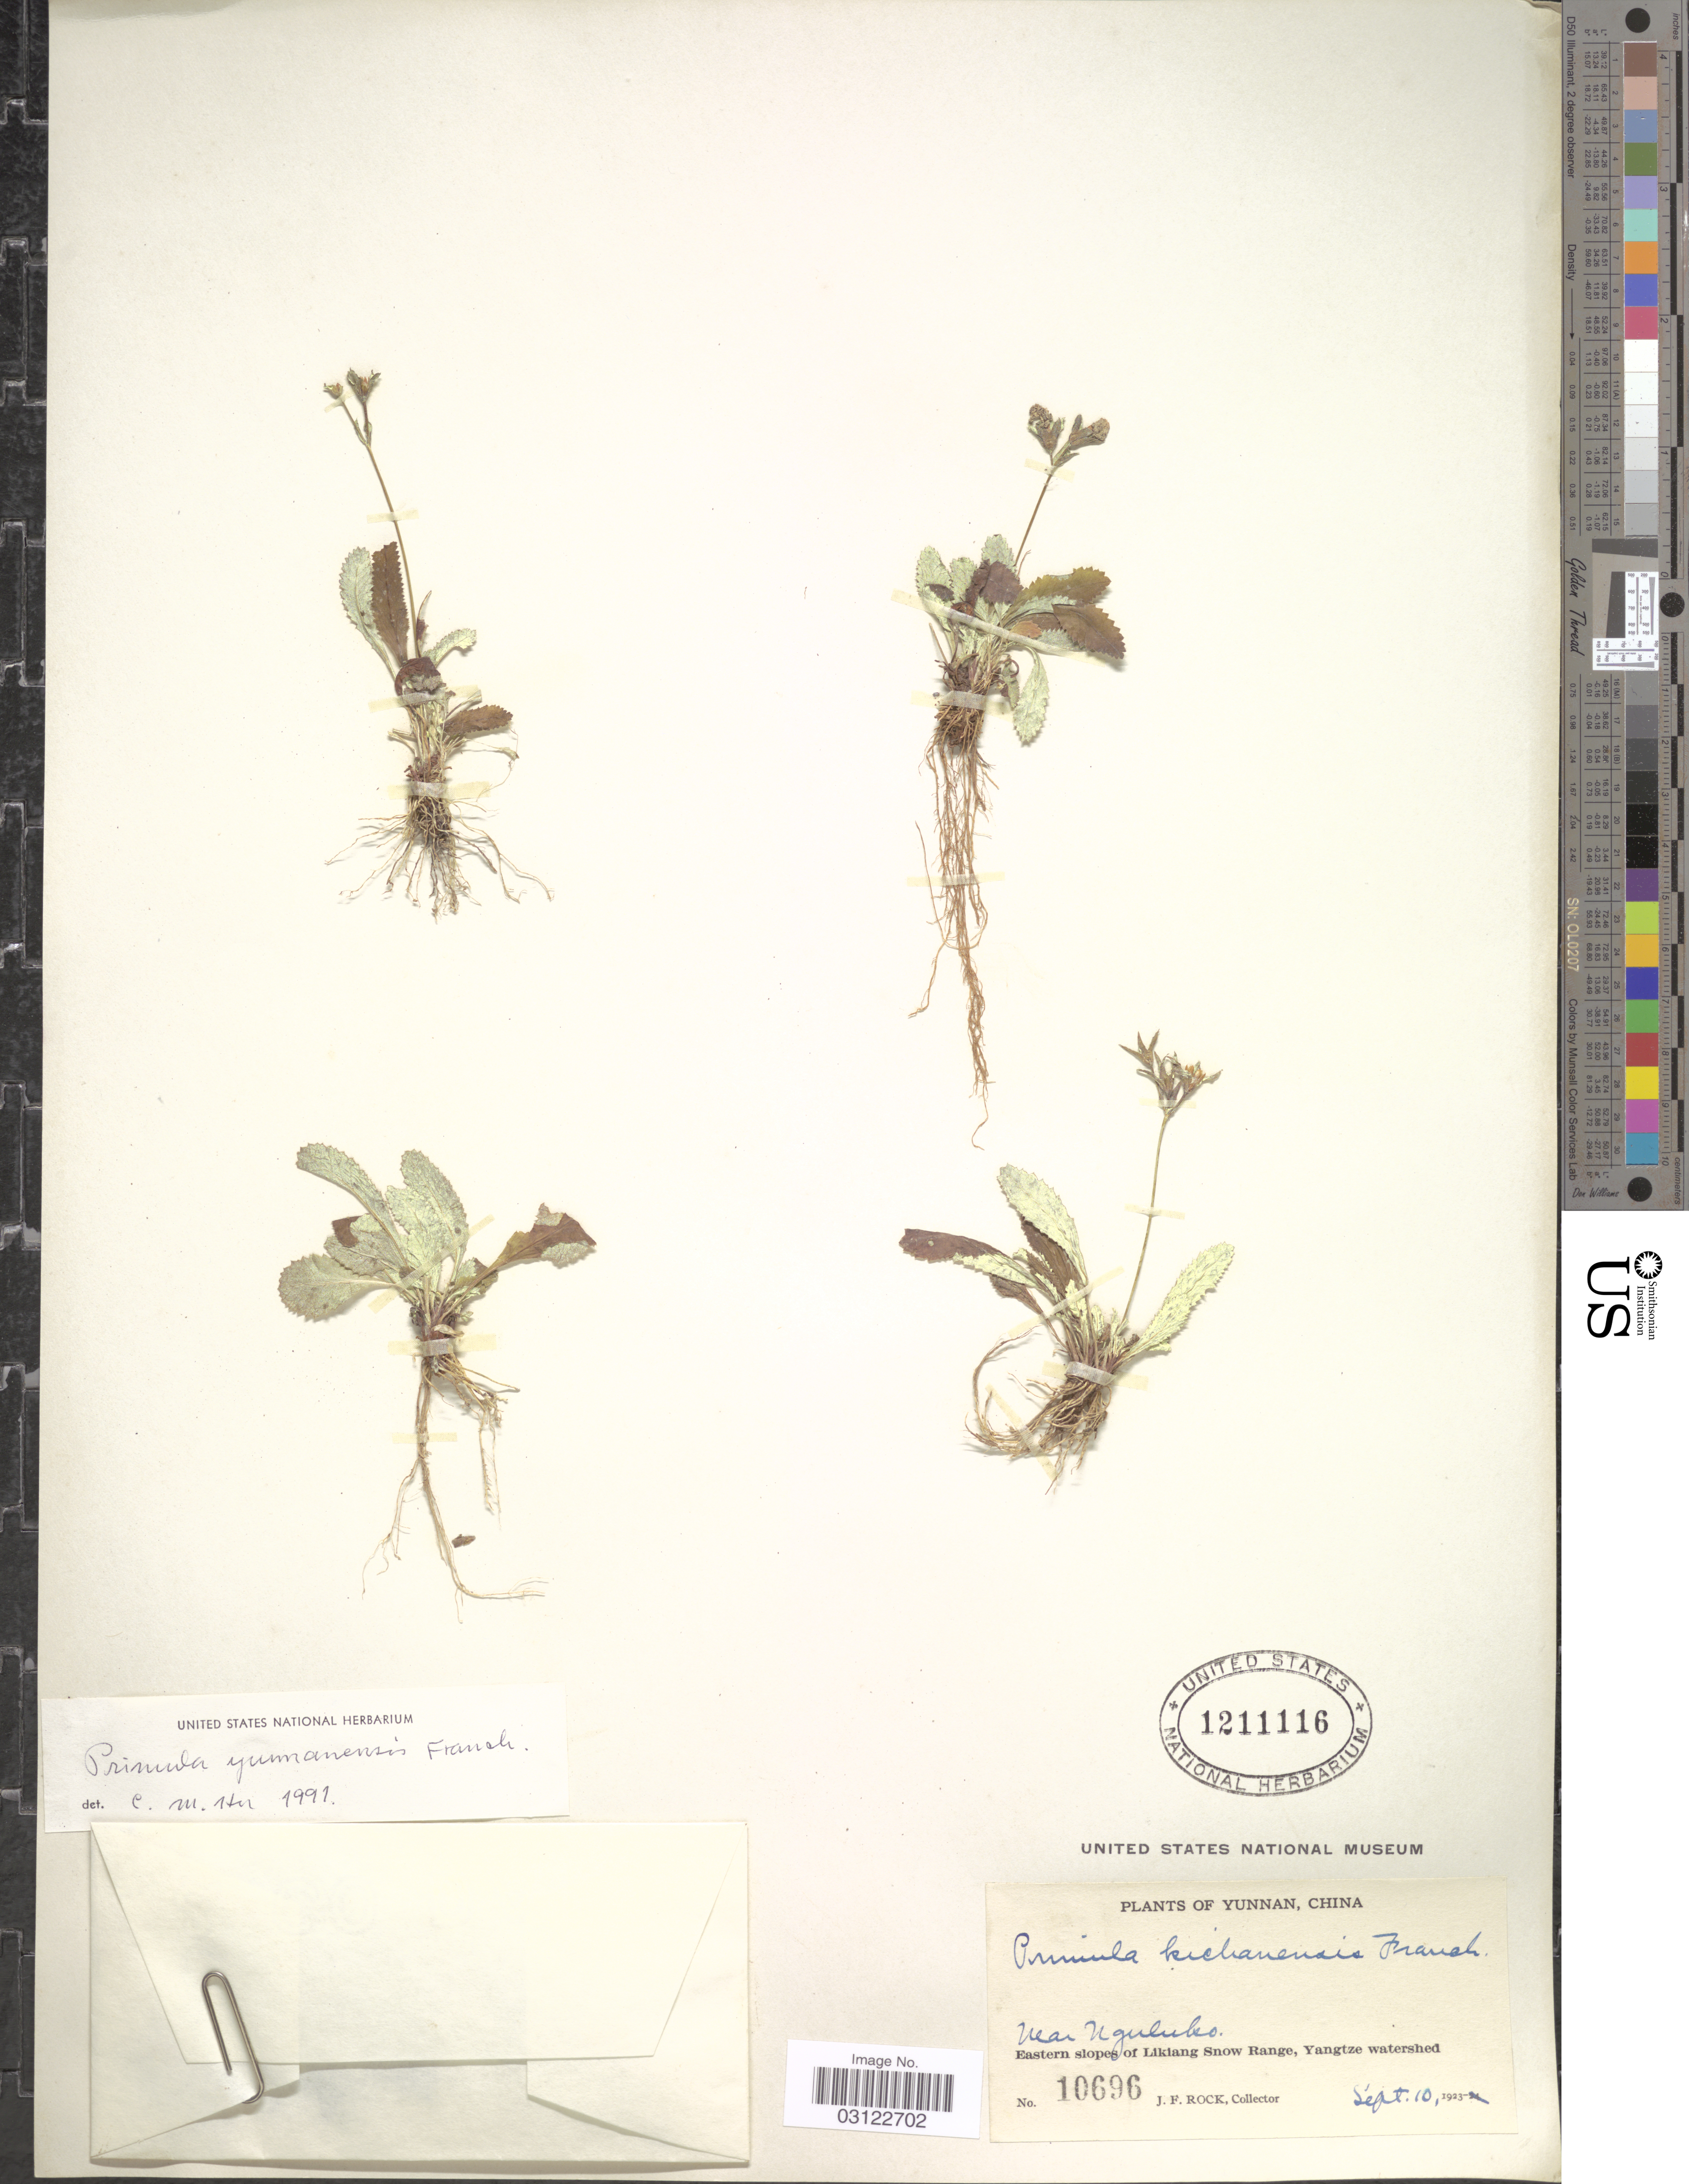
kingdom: Plantae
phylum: Tracheophyta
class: Magnoliopsida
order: Ericales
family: Primulaceae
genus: Primula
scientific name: Primula yunnanensis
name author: Franch.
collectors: J. Rock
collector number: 10696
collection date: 1923-09-10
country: China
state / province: Yunnan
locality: Near Nguluko. Eastern slopes of Likiang Snow Range, Yangtze watershed.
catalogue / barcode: US 1211116